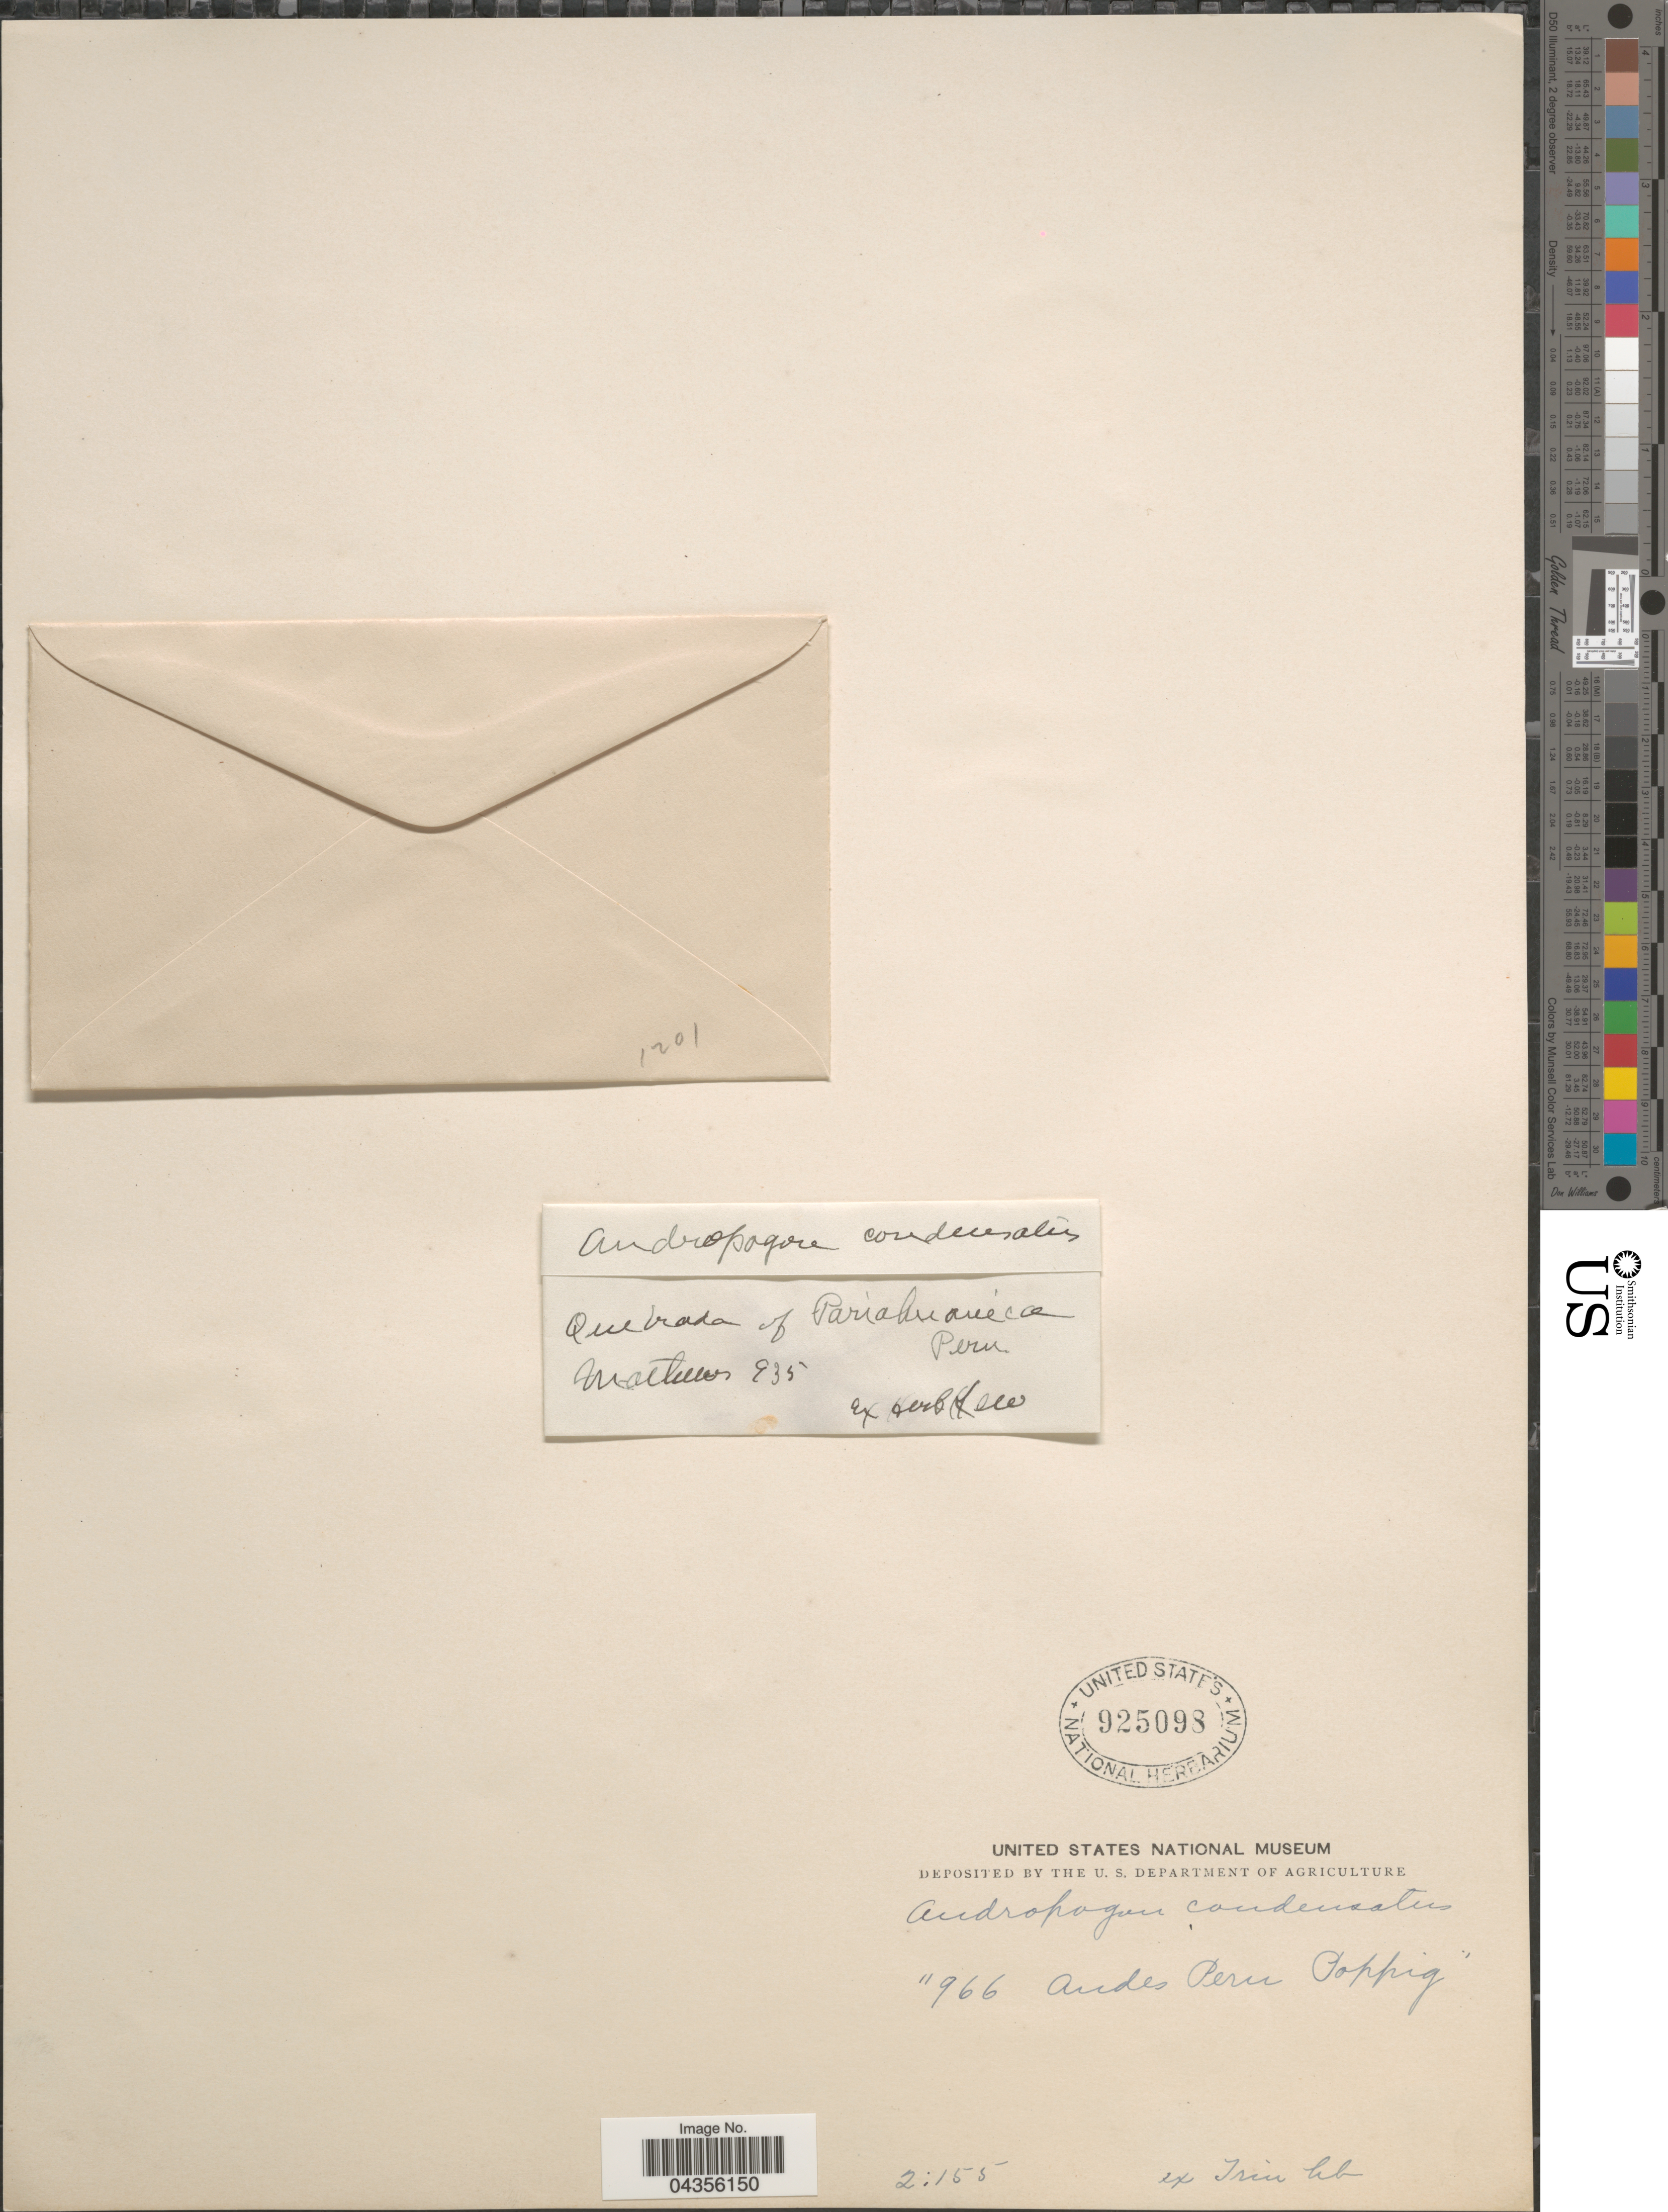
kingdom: Plantae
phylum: Tracheophyta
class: Liliopsida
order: Poales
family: Poaceae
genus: Schizachyrium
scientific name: Schizachyrium condensatum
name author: (Kunth) Nees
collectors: -. Poppig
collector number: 966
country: Peru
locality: Andes Peru.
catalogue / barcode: US 925098